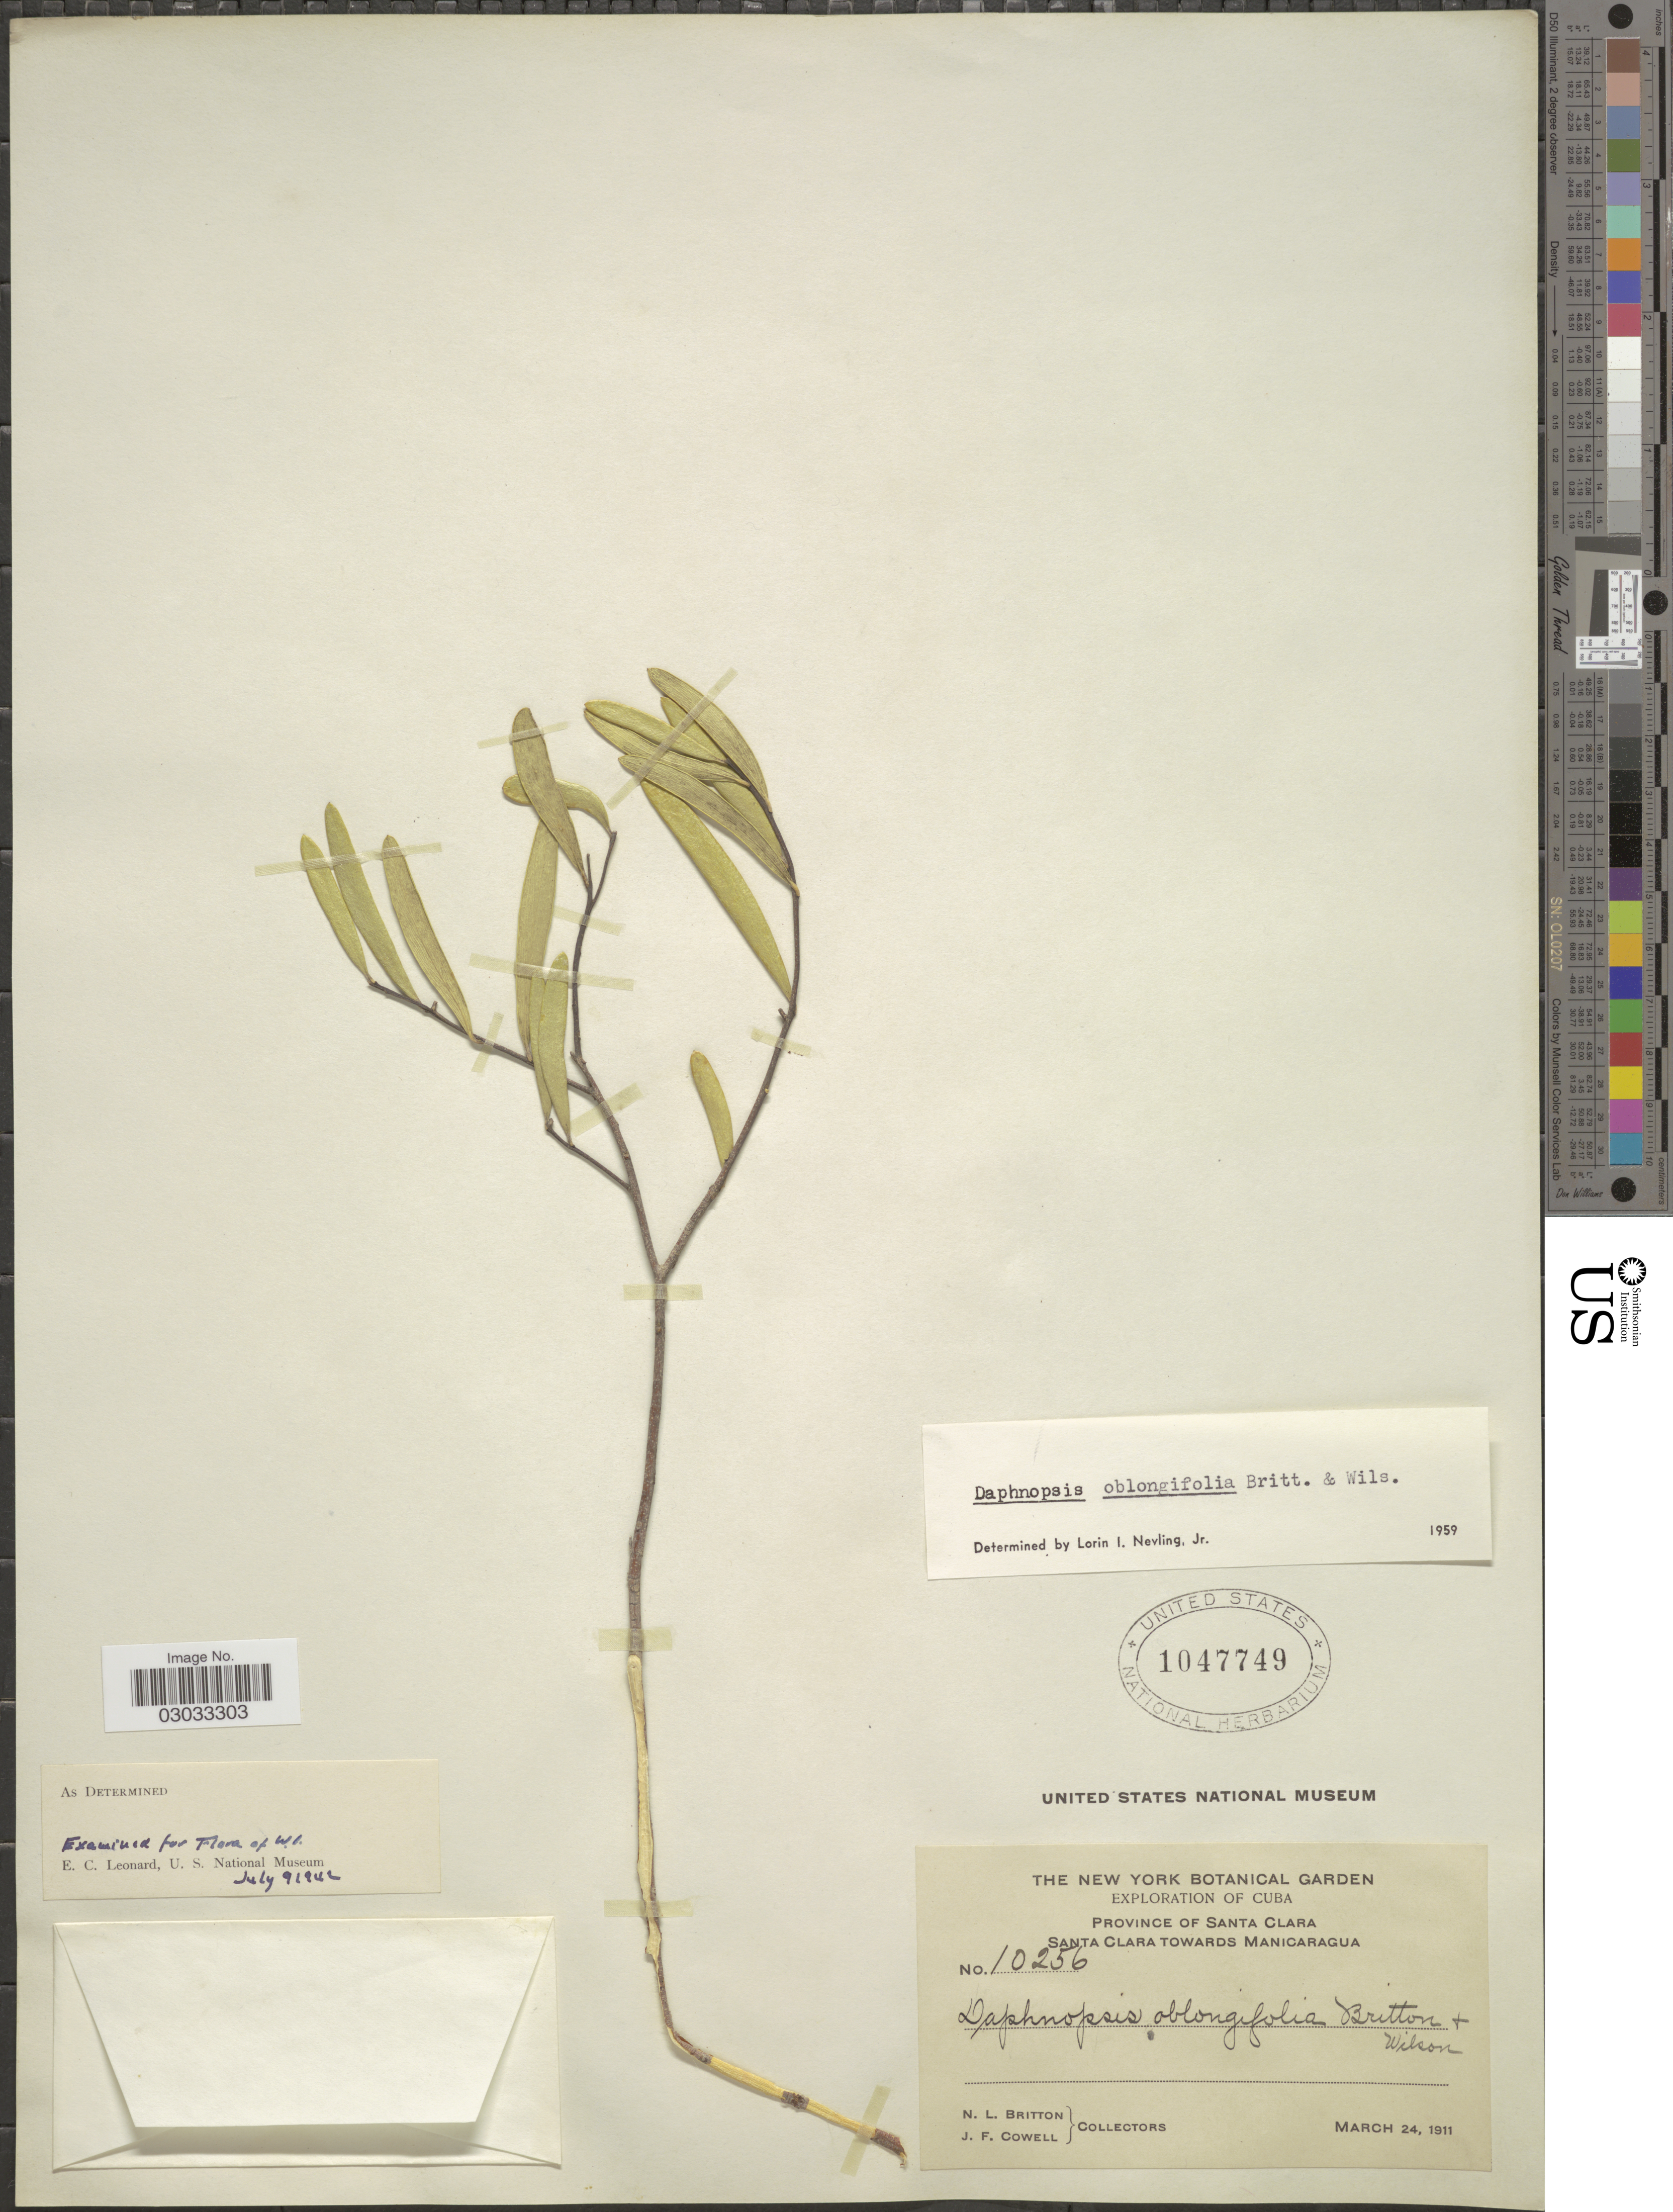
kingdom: Plantae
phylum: Tracheophyta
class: Magnoliopsida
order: Malvales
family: Thymelaeaceae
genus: Daphnopsis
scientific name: Daphnopsis oblongifolia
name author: Britton & P. Wilson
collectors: N. Britton & J. F. Cowell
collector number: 10256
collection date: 1911-03-24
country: Cuba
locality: Province of Santa Clara, Santa Clara towards Manicaragua.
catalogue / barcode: US 1047749